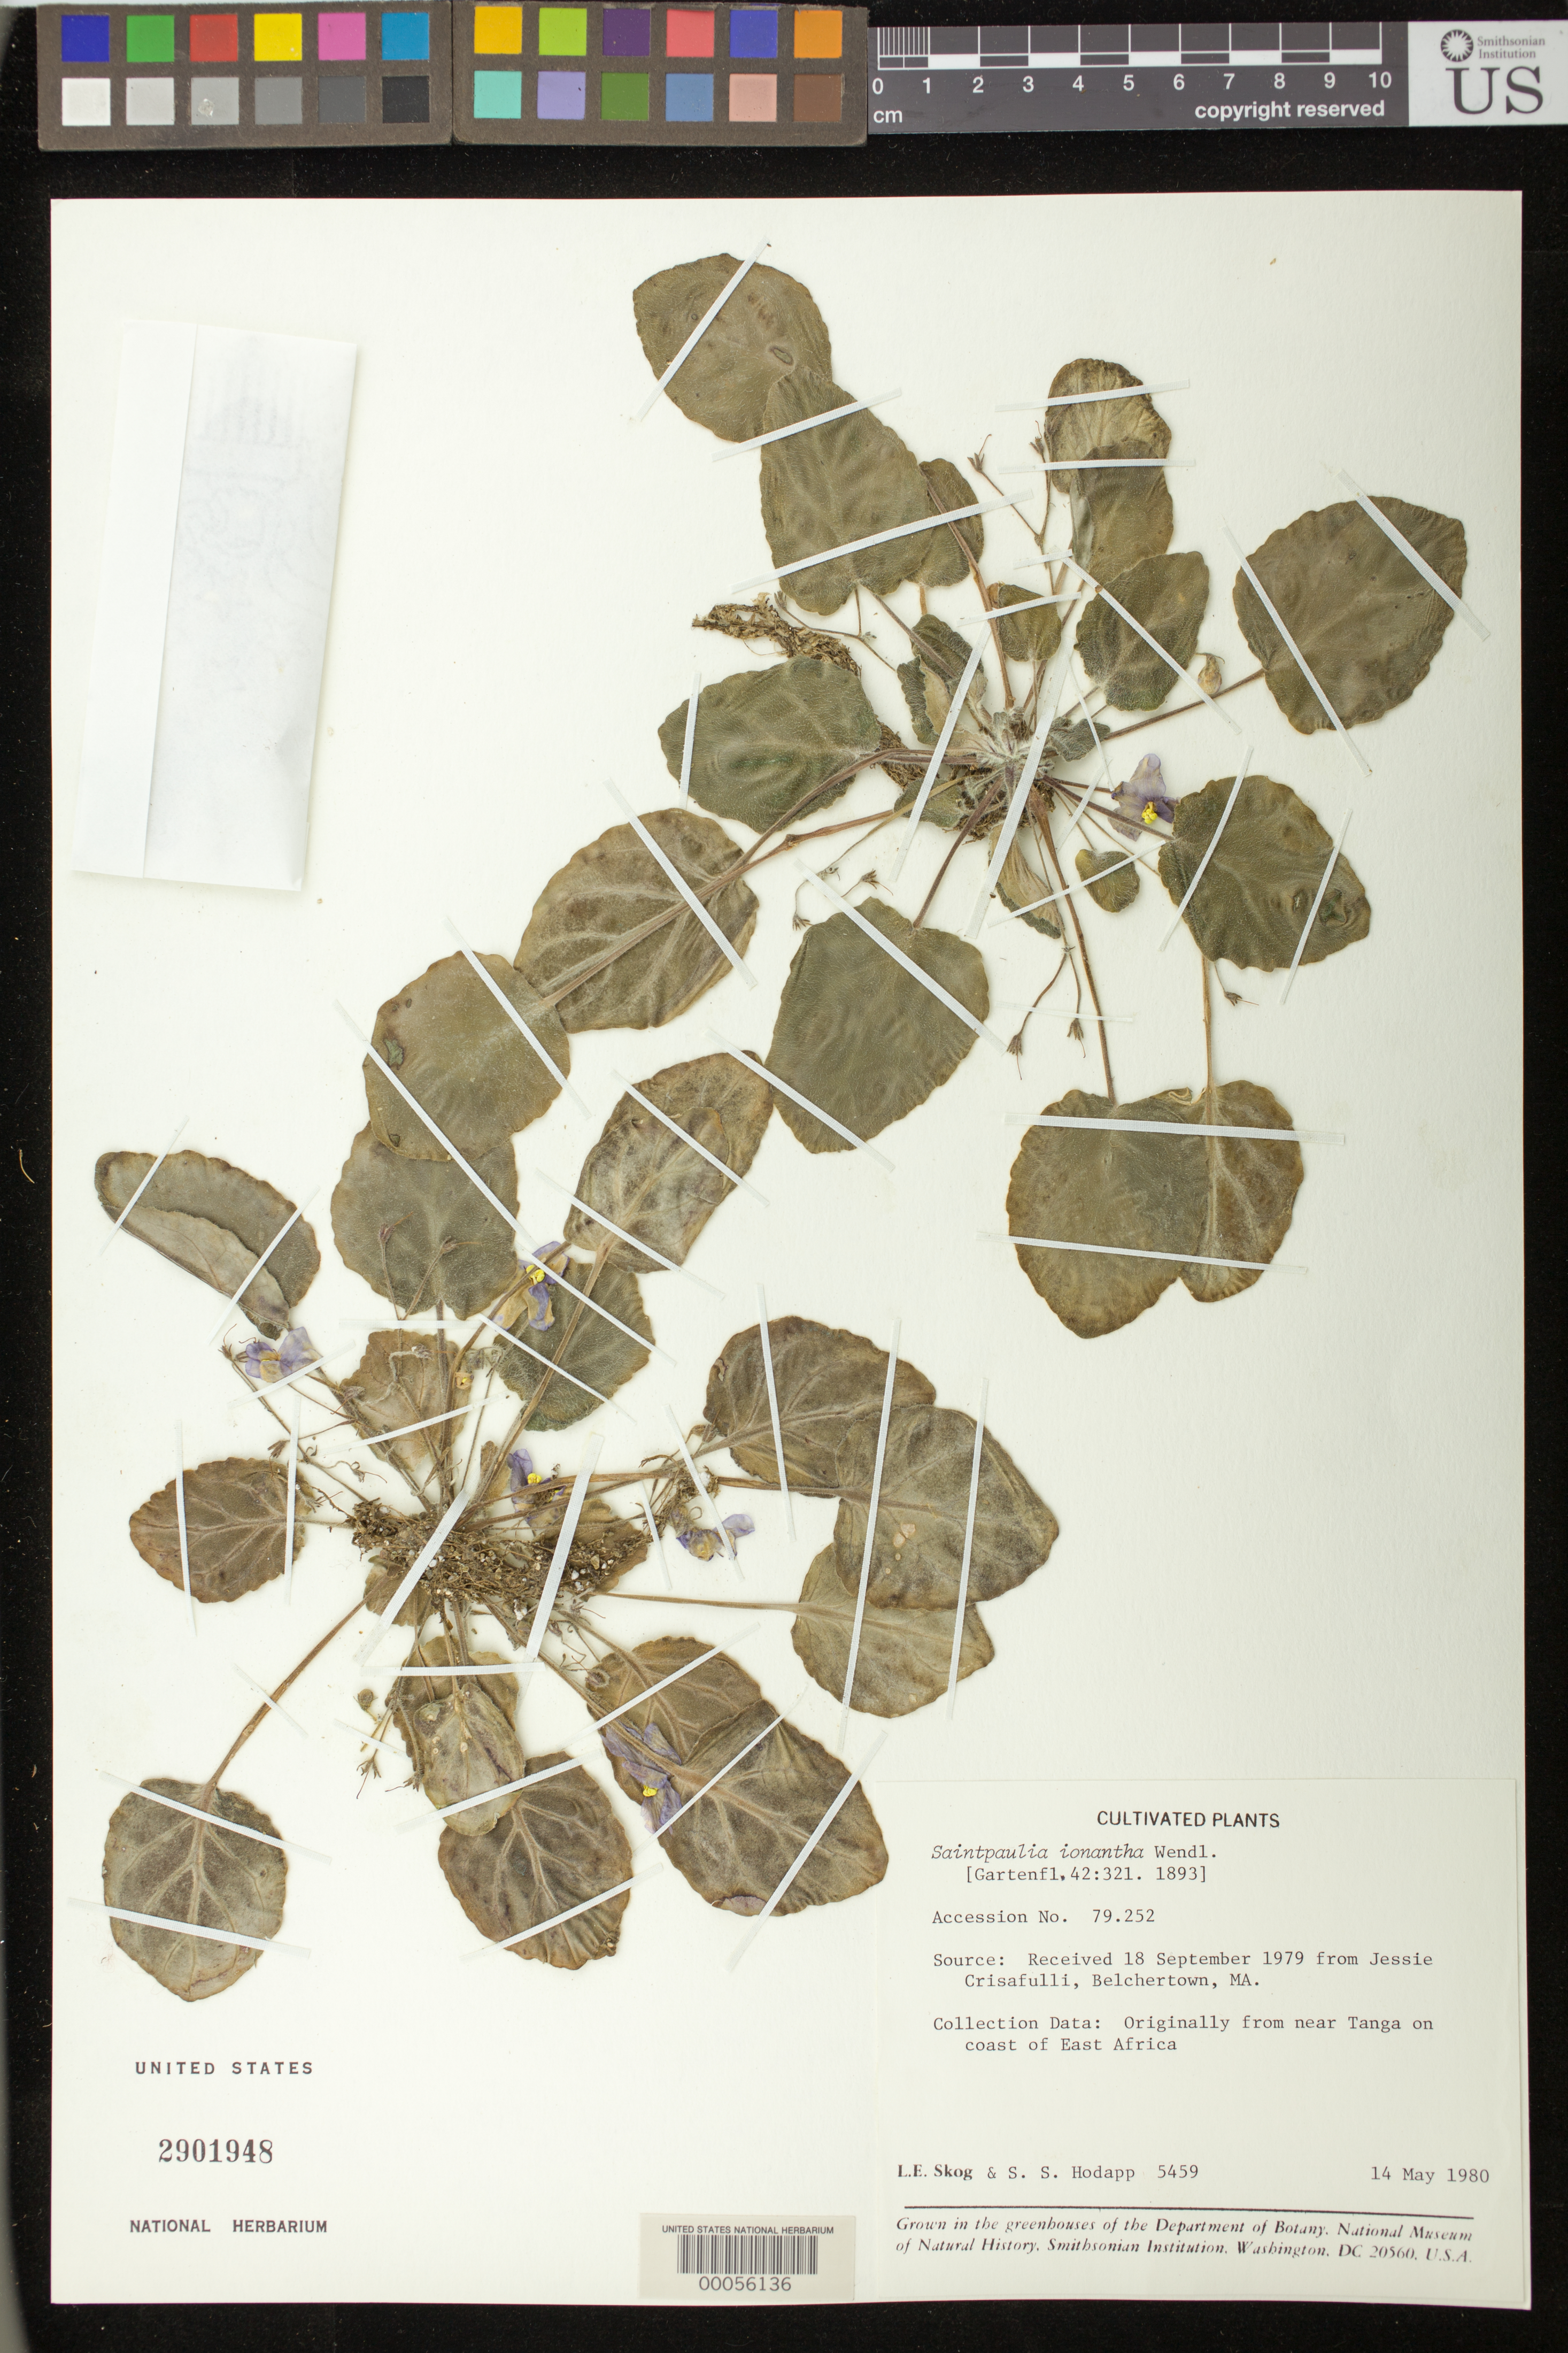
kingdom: Plantae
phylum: Tracheophyta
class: Magnoliopsida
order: Lamiales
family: Gesneriaceae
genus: Streptocarpus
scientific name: Streptocarpus ionanthus subsp. ionanthus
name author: (H. Wendl.) Christenh.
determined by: Skog, Laurence E.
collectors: L. E. Skog & S. Hodapp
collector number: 5459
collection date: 1980-05-14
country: United States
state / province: District of Columbia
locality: greenhouse of the Department of Botany, National Museum of Natural History, Smithsonian Institution, Washington, DC 20560.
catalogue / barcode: US 2901948